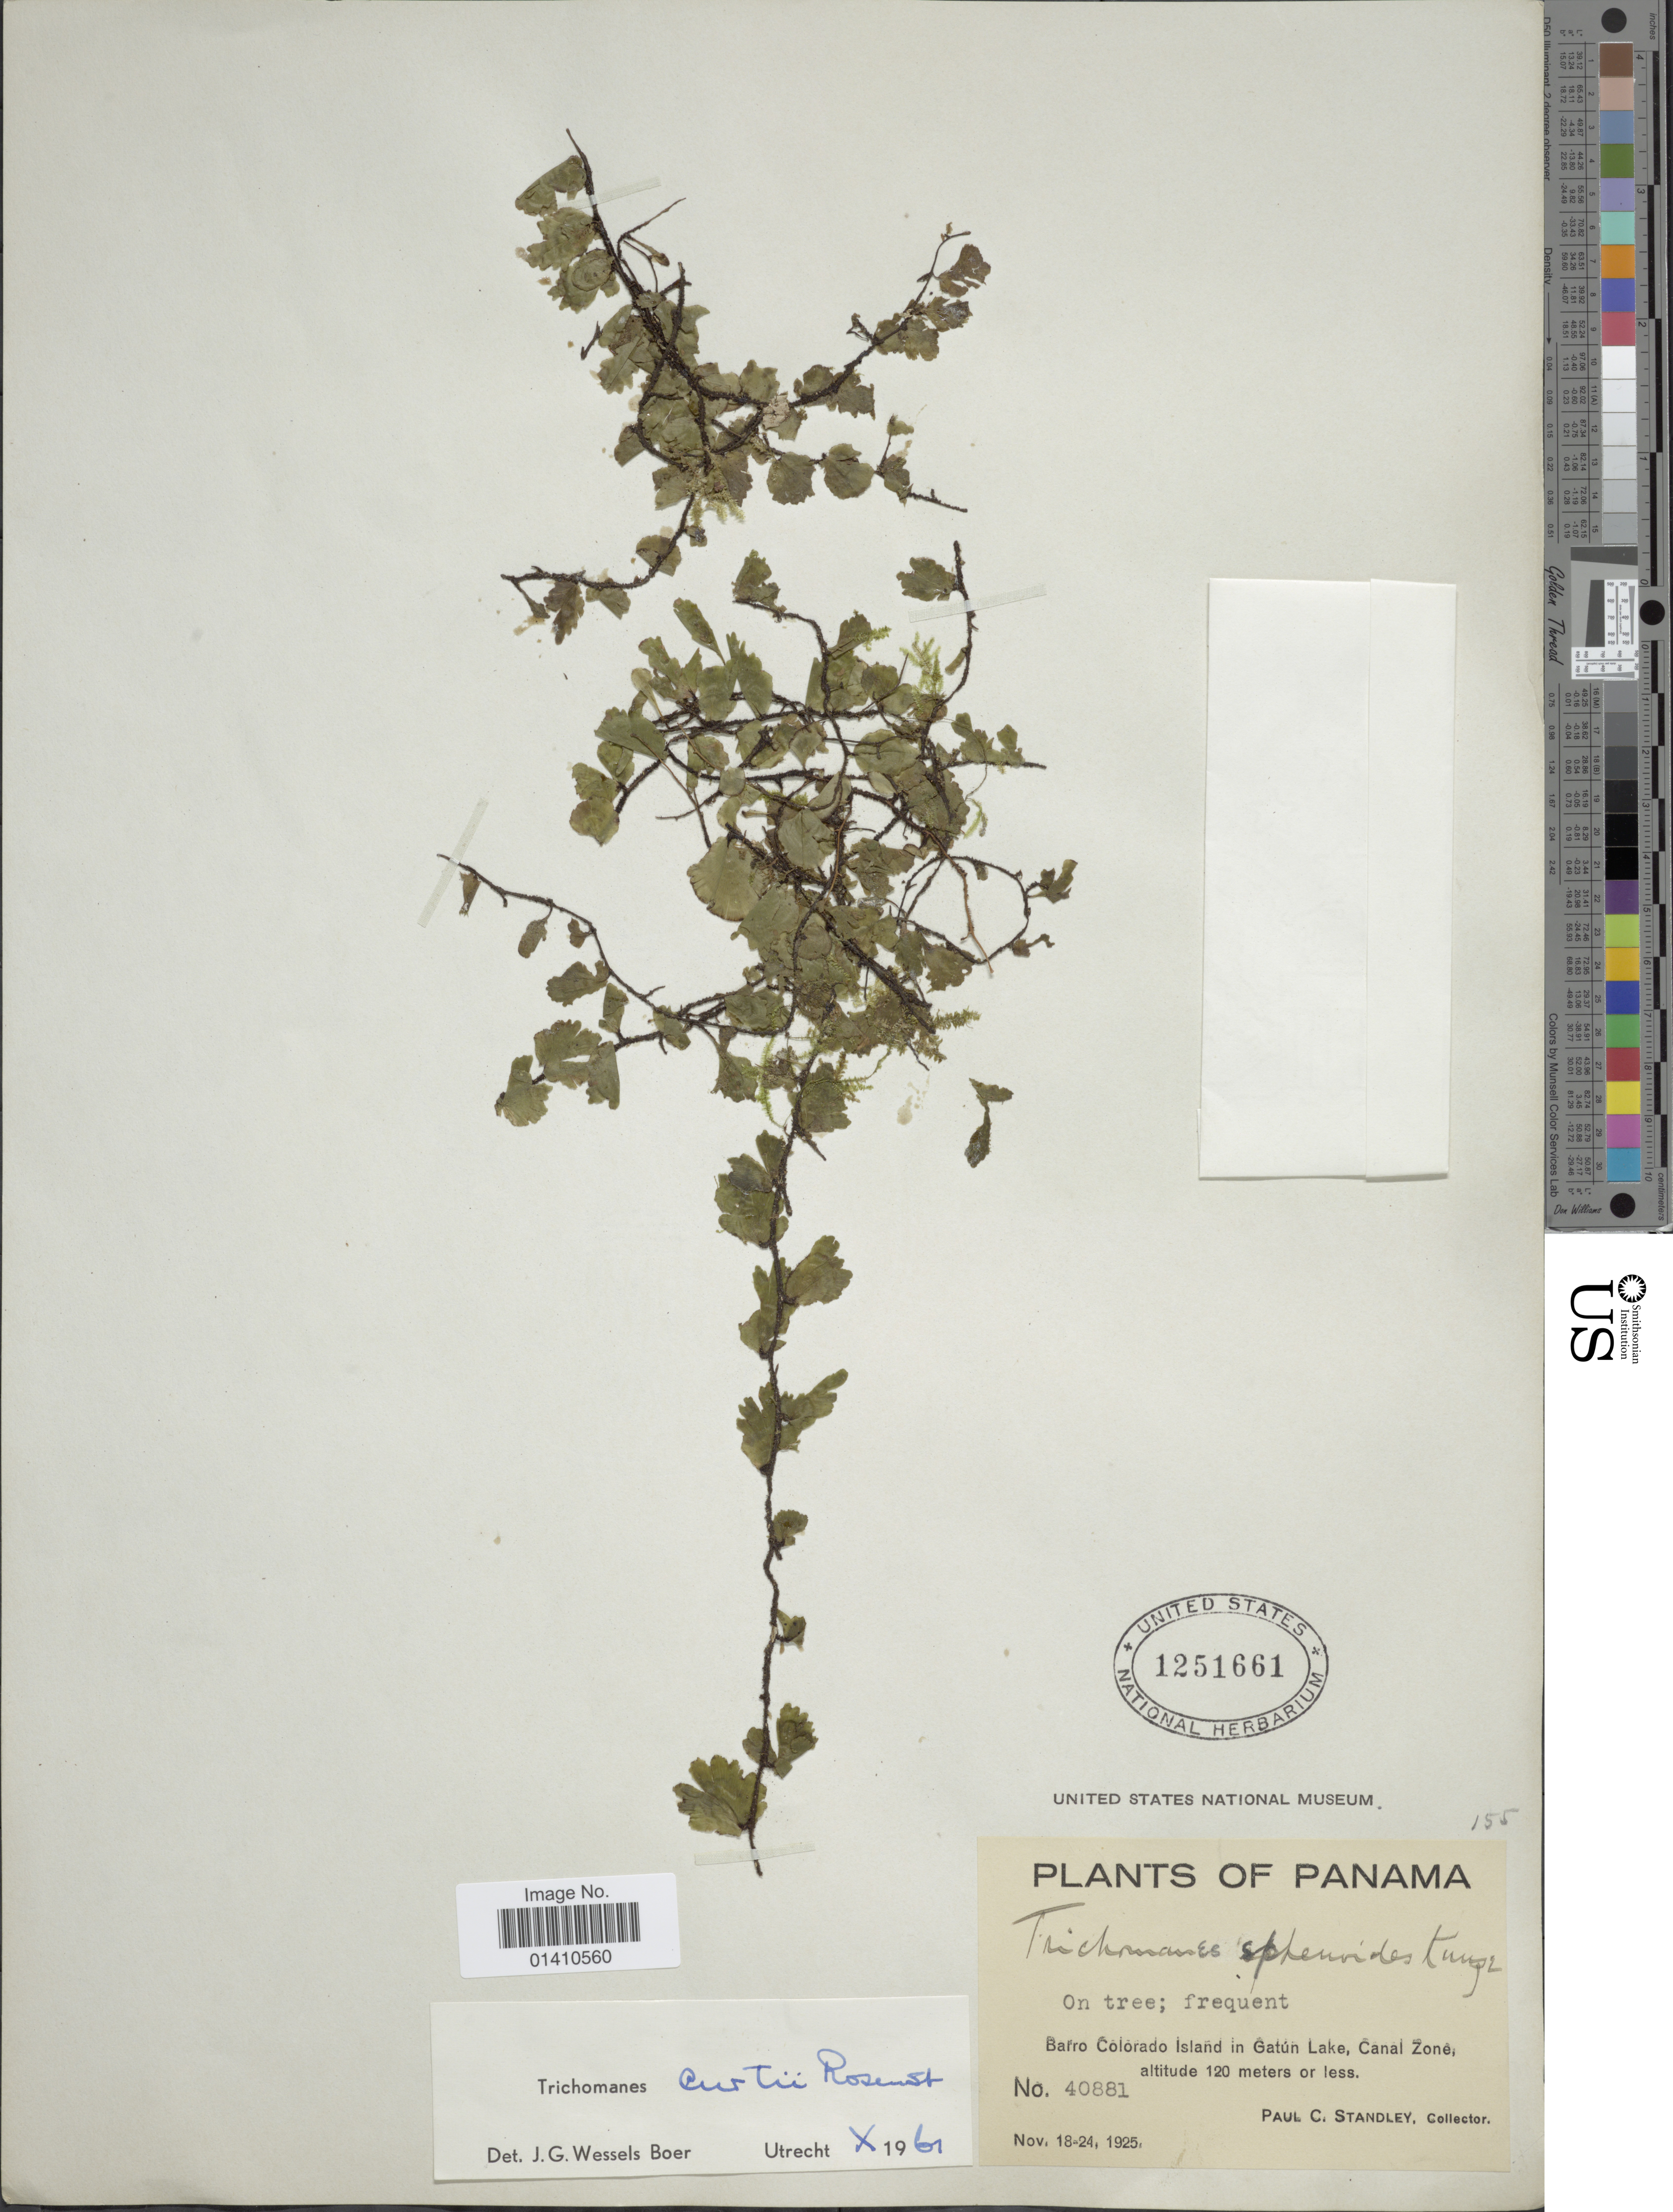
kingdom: Plantae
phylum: Tracheophyta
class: Polypodiopsida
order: Hymenophyllales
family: Hymenophyllaceae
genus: Didymoglossum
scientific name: Didymoglossum curtii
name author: (Rosenst.) Pic. Serm.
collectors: P. C. Standley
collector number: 40881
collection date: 1925-11-18/1925-11-24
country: Panama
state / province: Panamá Oeste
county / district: Canal Zone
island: Barro Colorado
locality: Barro Colorado Island in Gatun Lake, Canal Zone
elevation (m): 120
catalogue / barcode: US 1251661